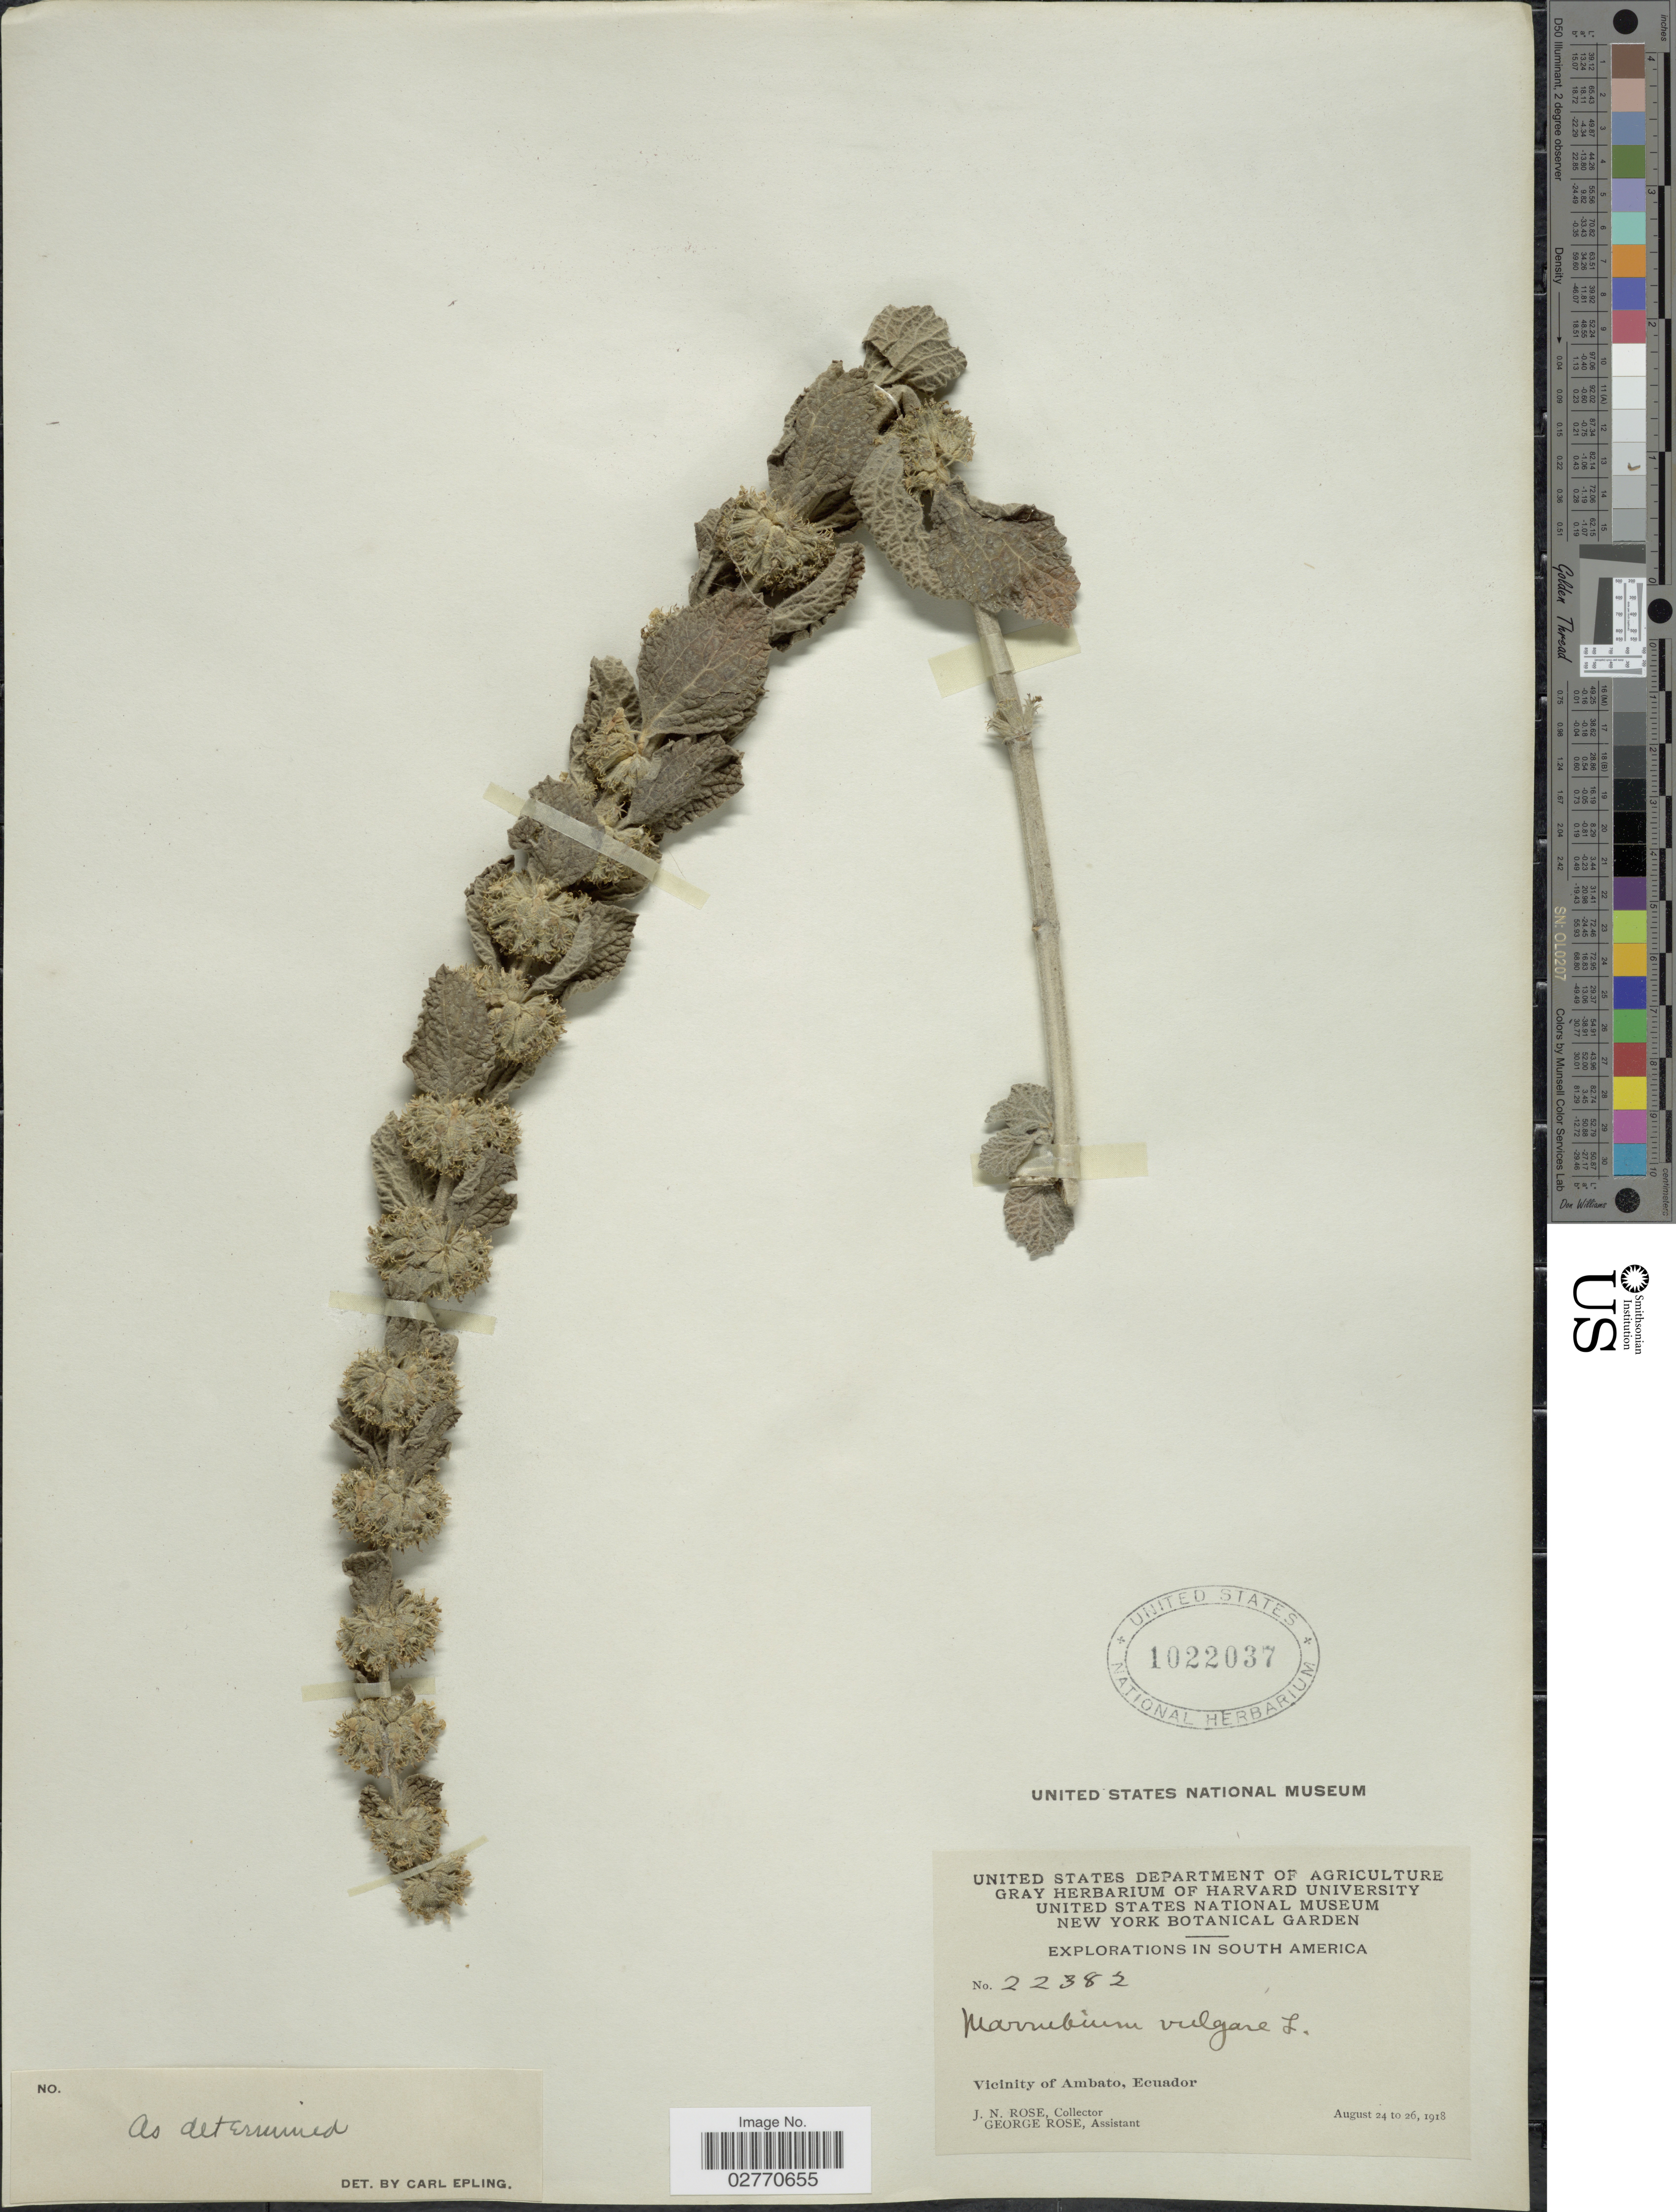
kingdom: Plantae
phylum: Tracheophyta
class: Magnoliopsida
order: Lamiales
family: Lamiaceae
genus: Marrubium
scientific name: Marrubium vulgare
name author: L.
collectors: J. N. Rose & G. Rose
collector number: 22382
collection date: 1918-08-24/1918-08-26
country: Ecuador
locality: Vicinity of Ambato.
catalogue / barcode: US 1022037